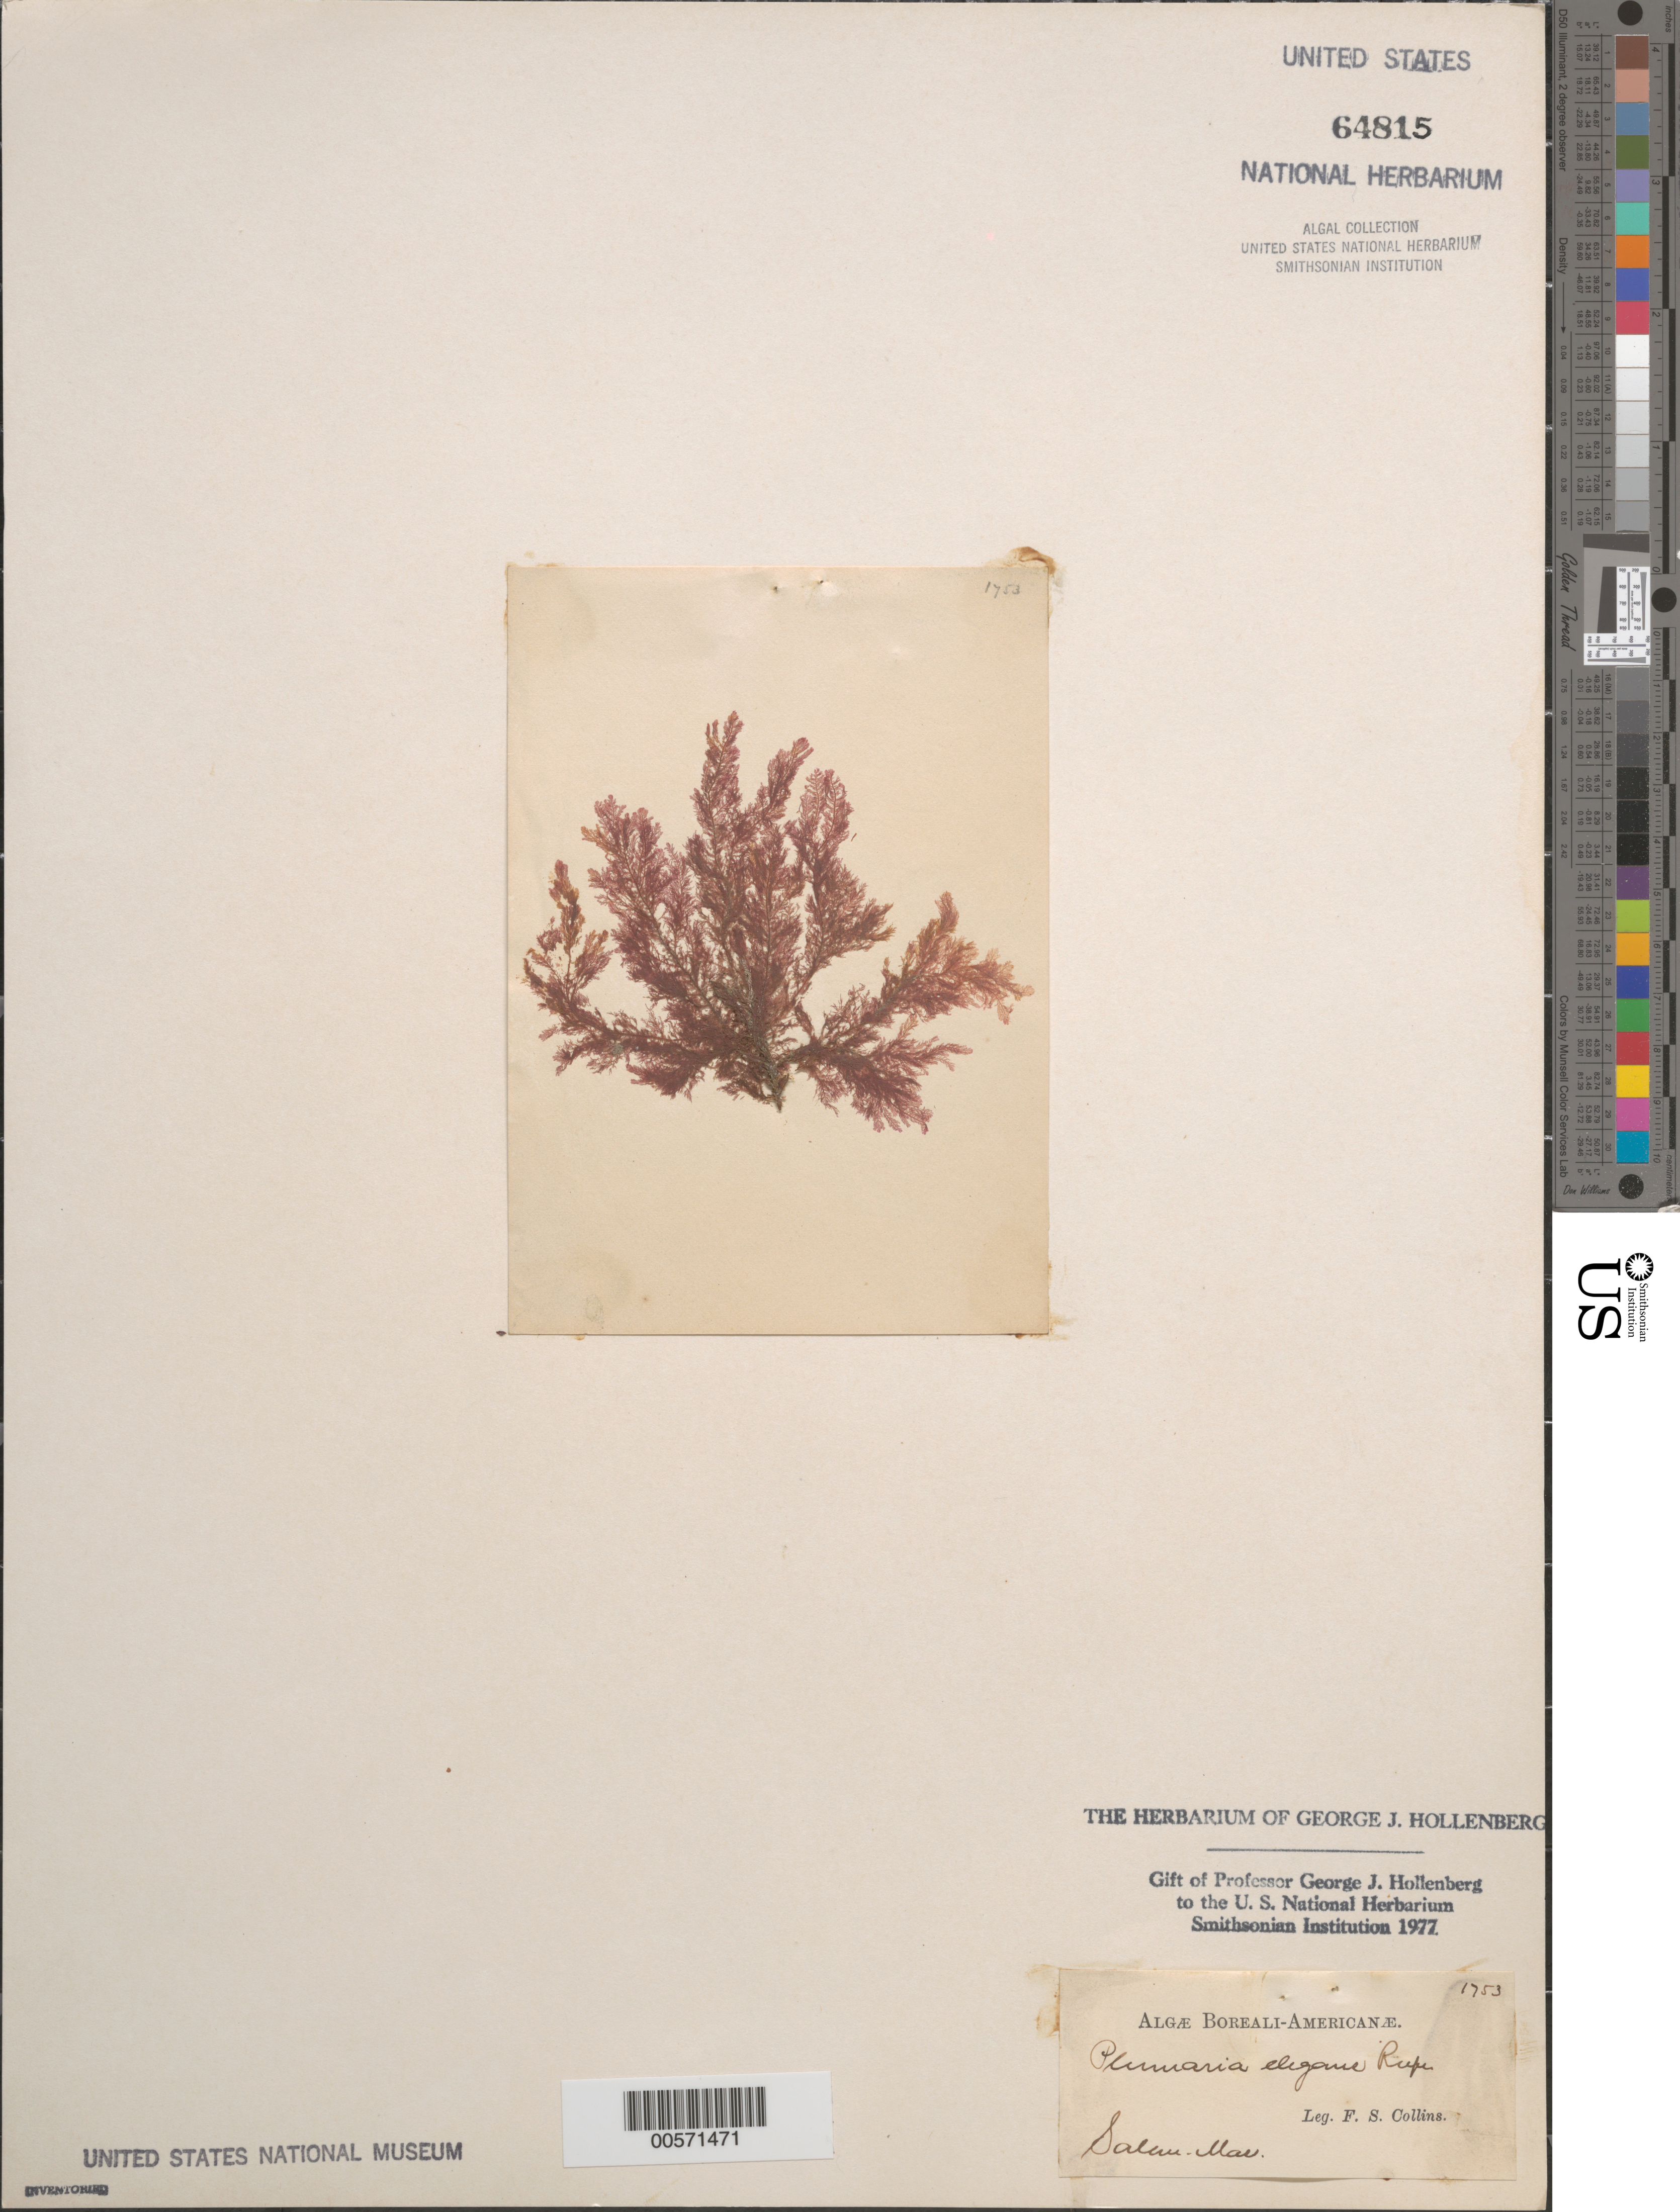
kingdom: Plantae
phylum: Rhodophyta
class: Florideophyceae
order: Ceramiales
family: Wrangeliaceae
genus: Plumaria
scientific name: Plumaria plumosa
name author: (Hudson) Kuntze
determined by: Algae name updating Project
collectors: F. Collins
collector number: FSC 1753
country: United States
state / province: Massachusetts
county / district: Essex County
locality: Salem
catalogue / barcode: US 64815